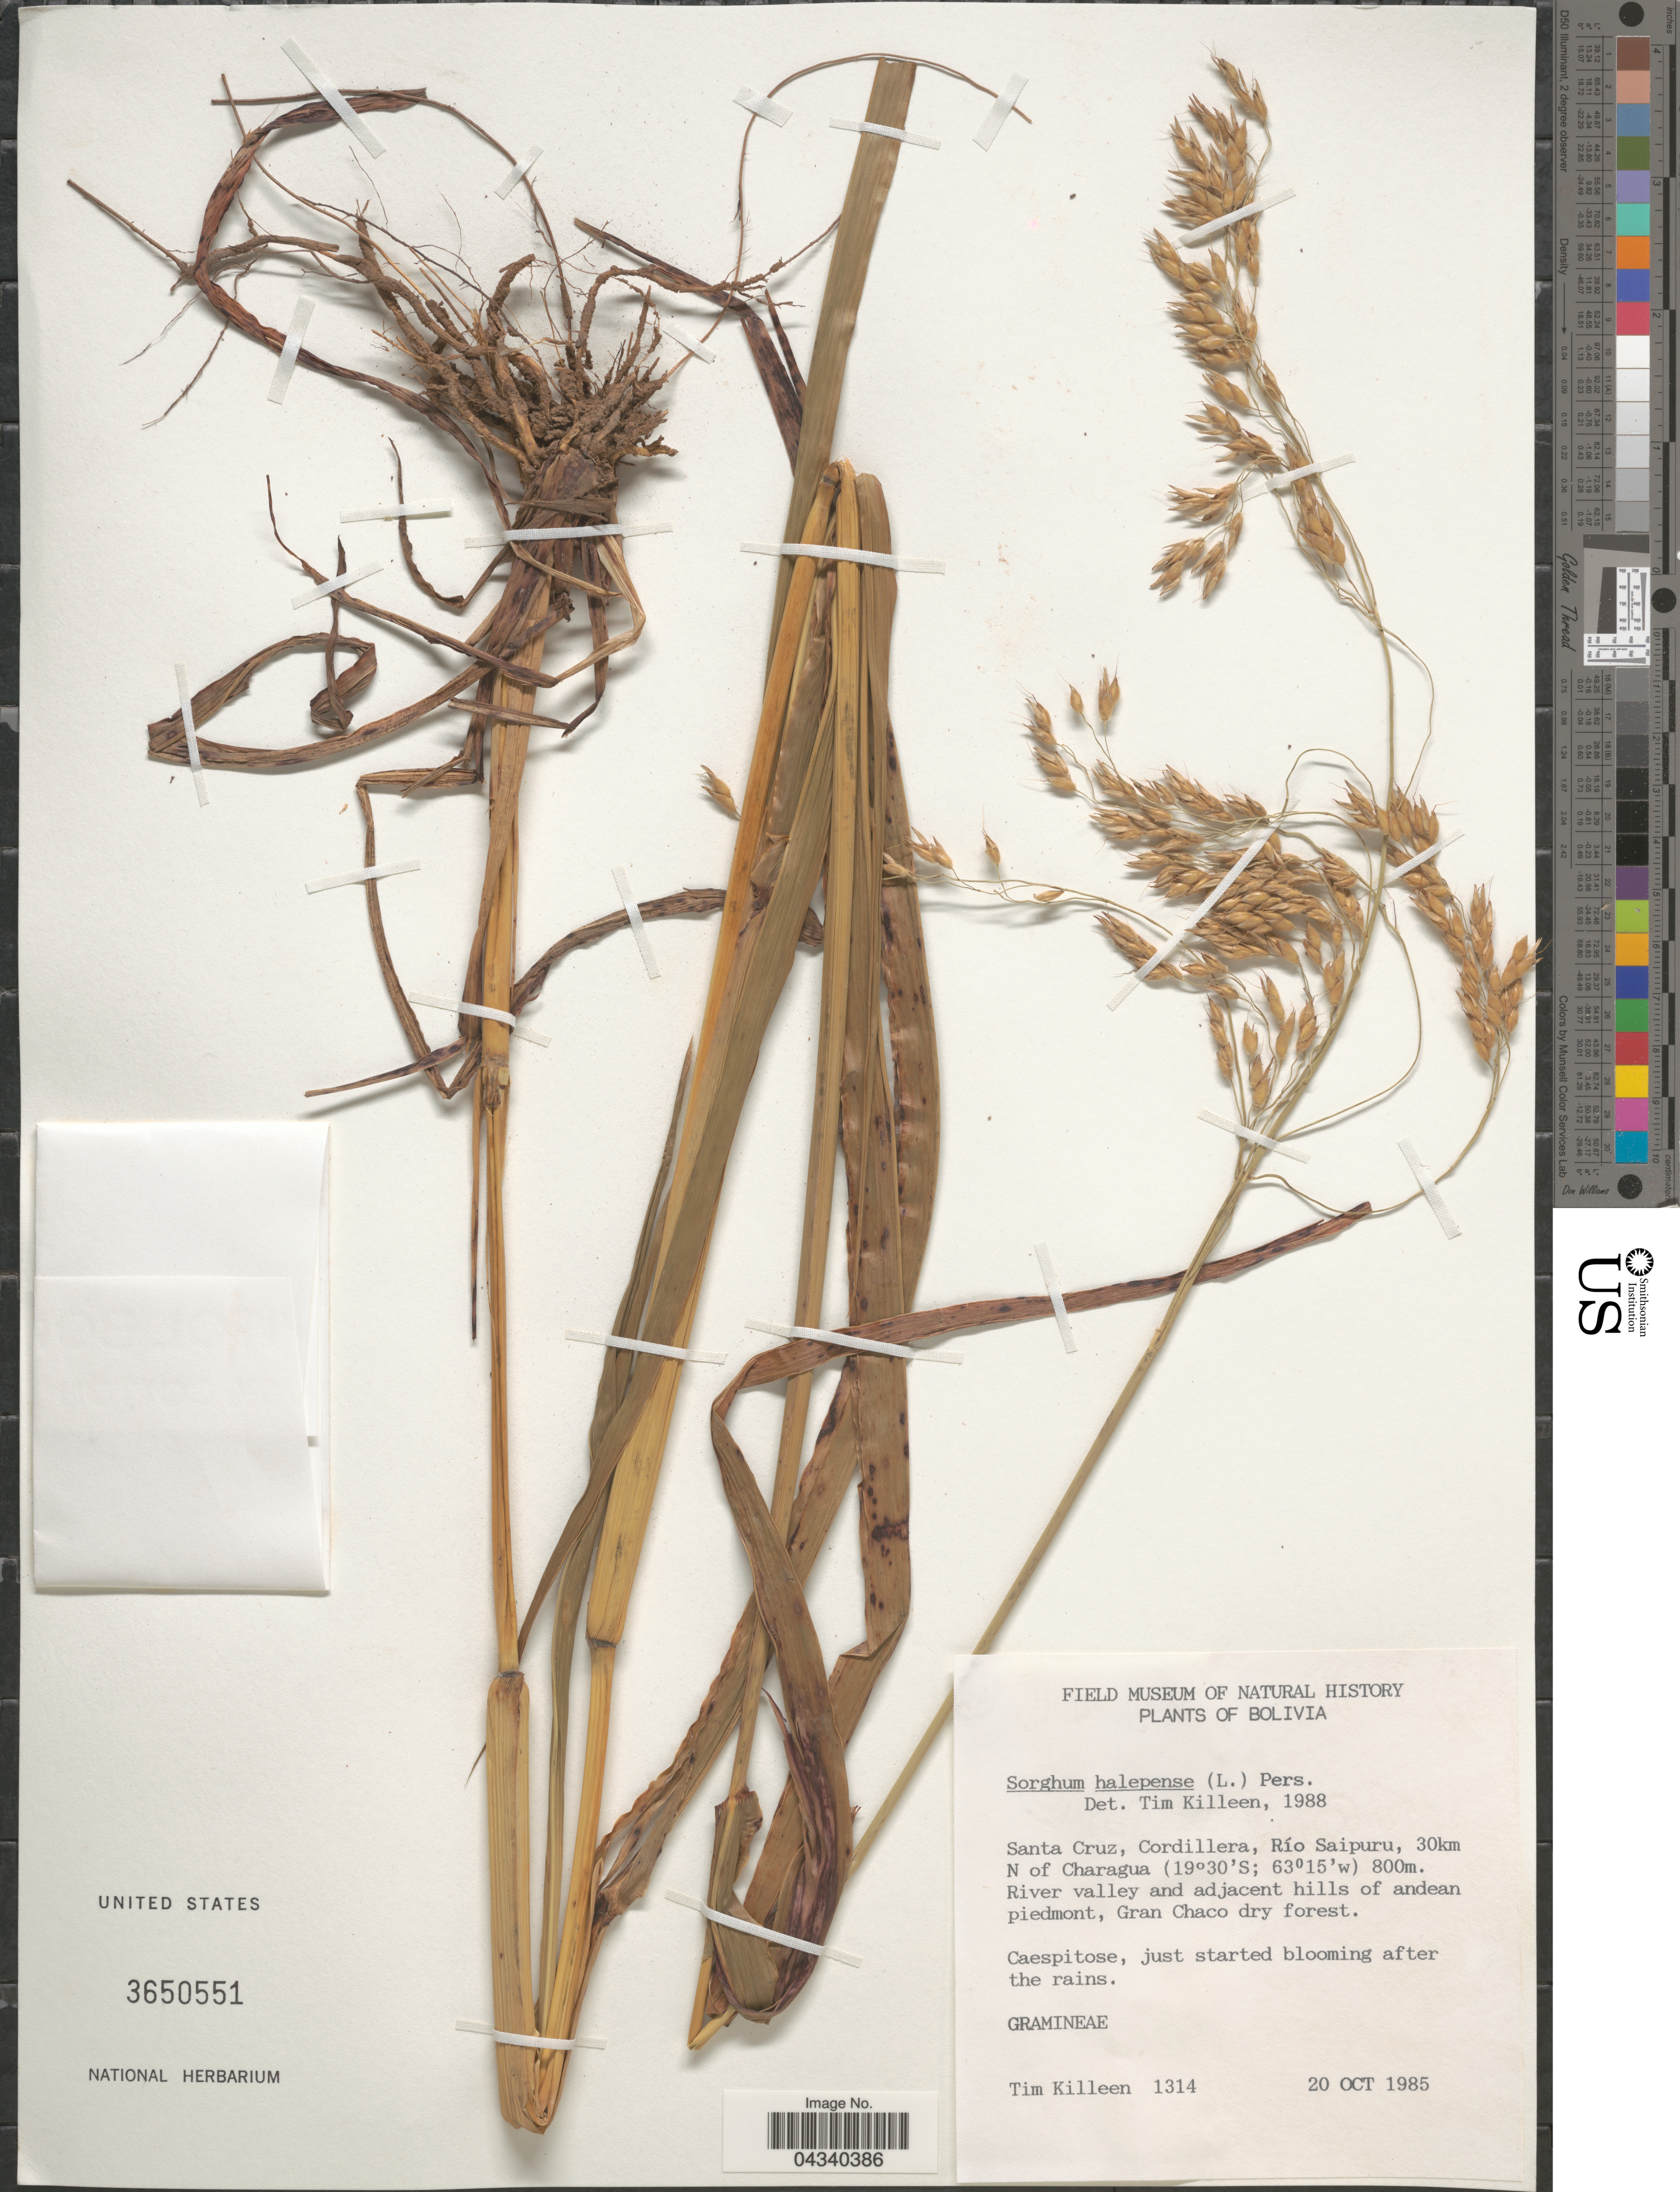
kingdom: Plantae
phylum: Tracheophyta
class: Liliopsida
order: Poales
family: Poaceae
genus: Sorghum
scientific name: Sorghum halepense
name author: (L.) Pers.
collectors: T. J. Killeen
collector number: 1314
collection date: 1985-10-20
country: Bolivia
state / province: Santa Cruz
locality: Cordillera, Río Saipuru, 30km N of Charagua. River valley and adjacent hills of andean piedmont, Gran Chaco dry forest.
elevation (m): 800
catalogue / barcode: US 3650551